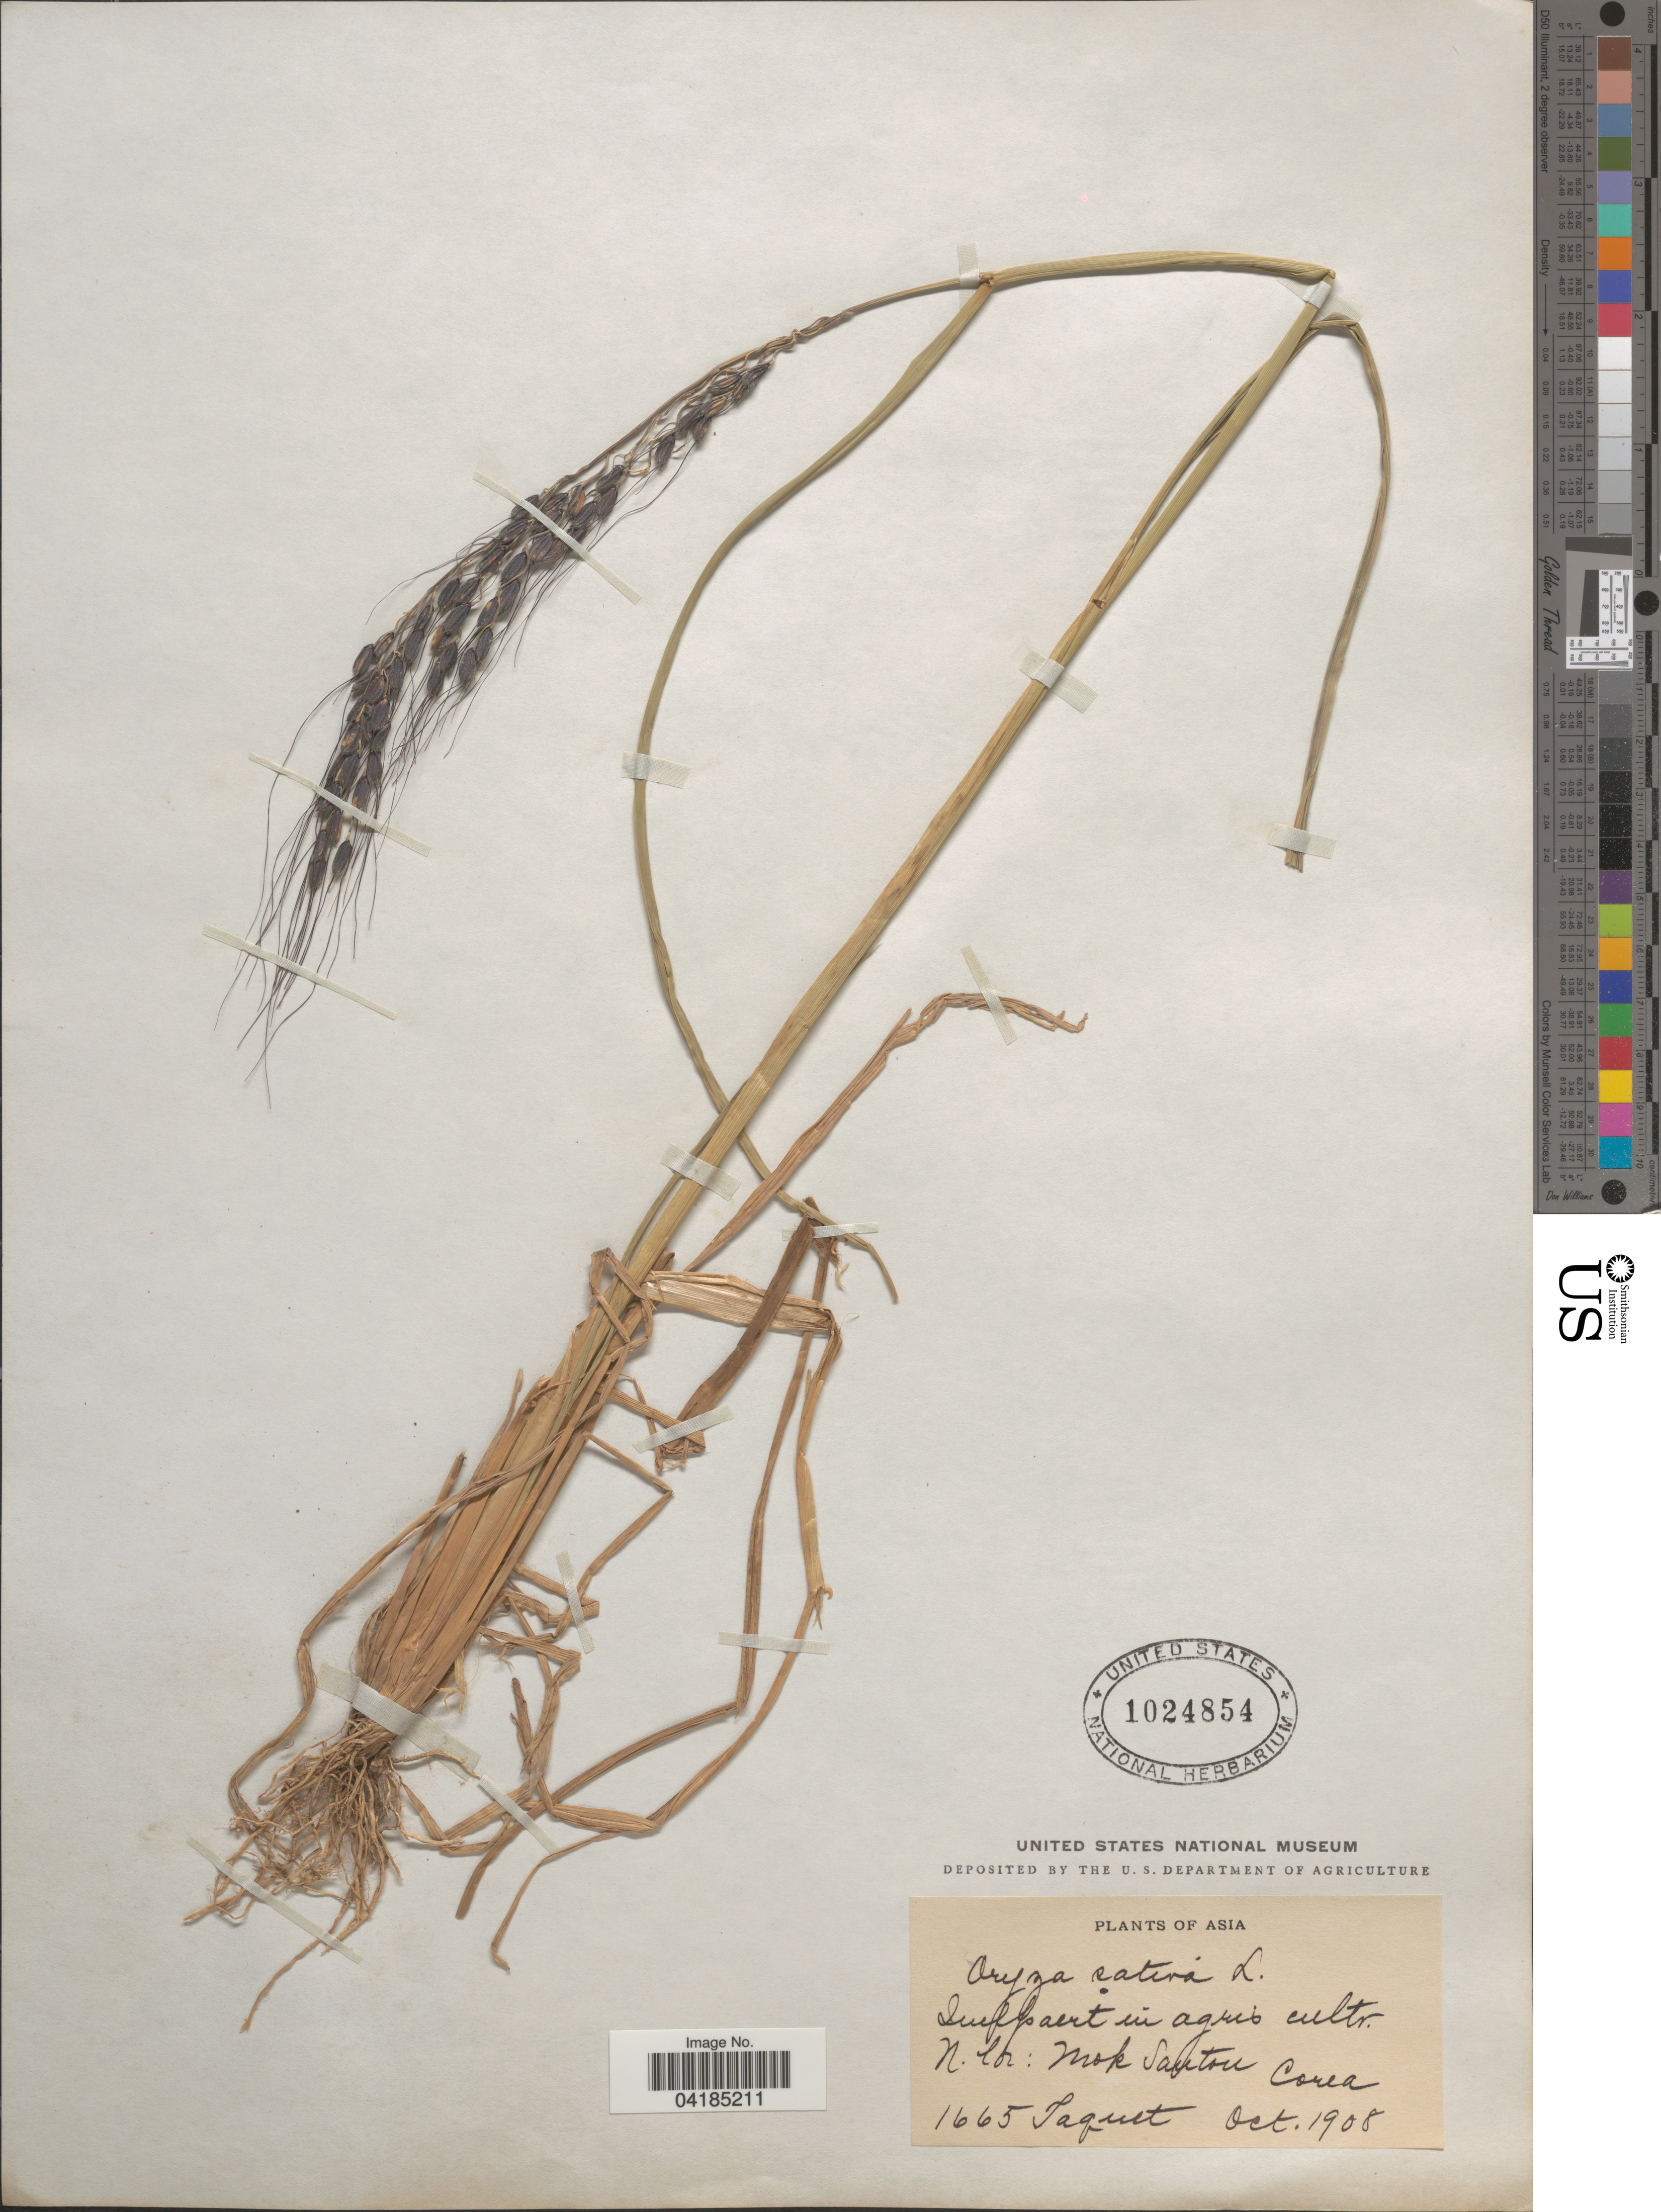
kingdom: Plantae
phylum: Tracheophyta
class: Liliopsida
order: Poales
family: Poaceae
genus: Oryza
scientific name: Oryza sativa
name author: L.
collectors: Taquet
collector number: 1665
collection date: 1908-10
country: North Korea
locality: N. Cor.: Mok Santon. [interpreted] Corea.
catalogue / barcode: US 1024854